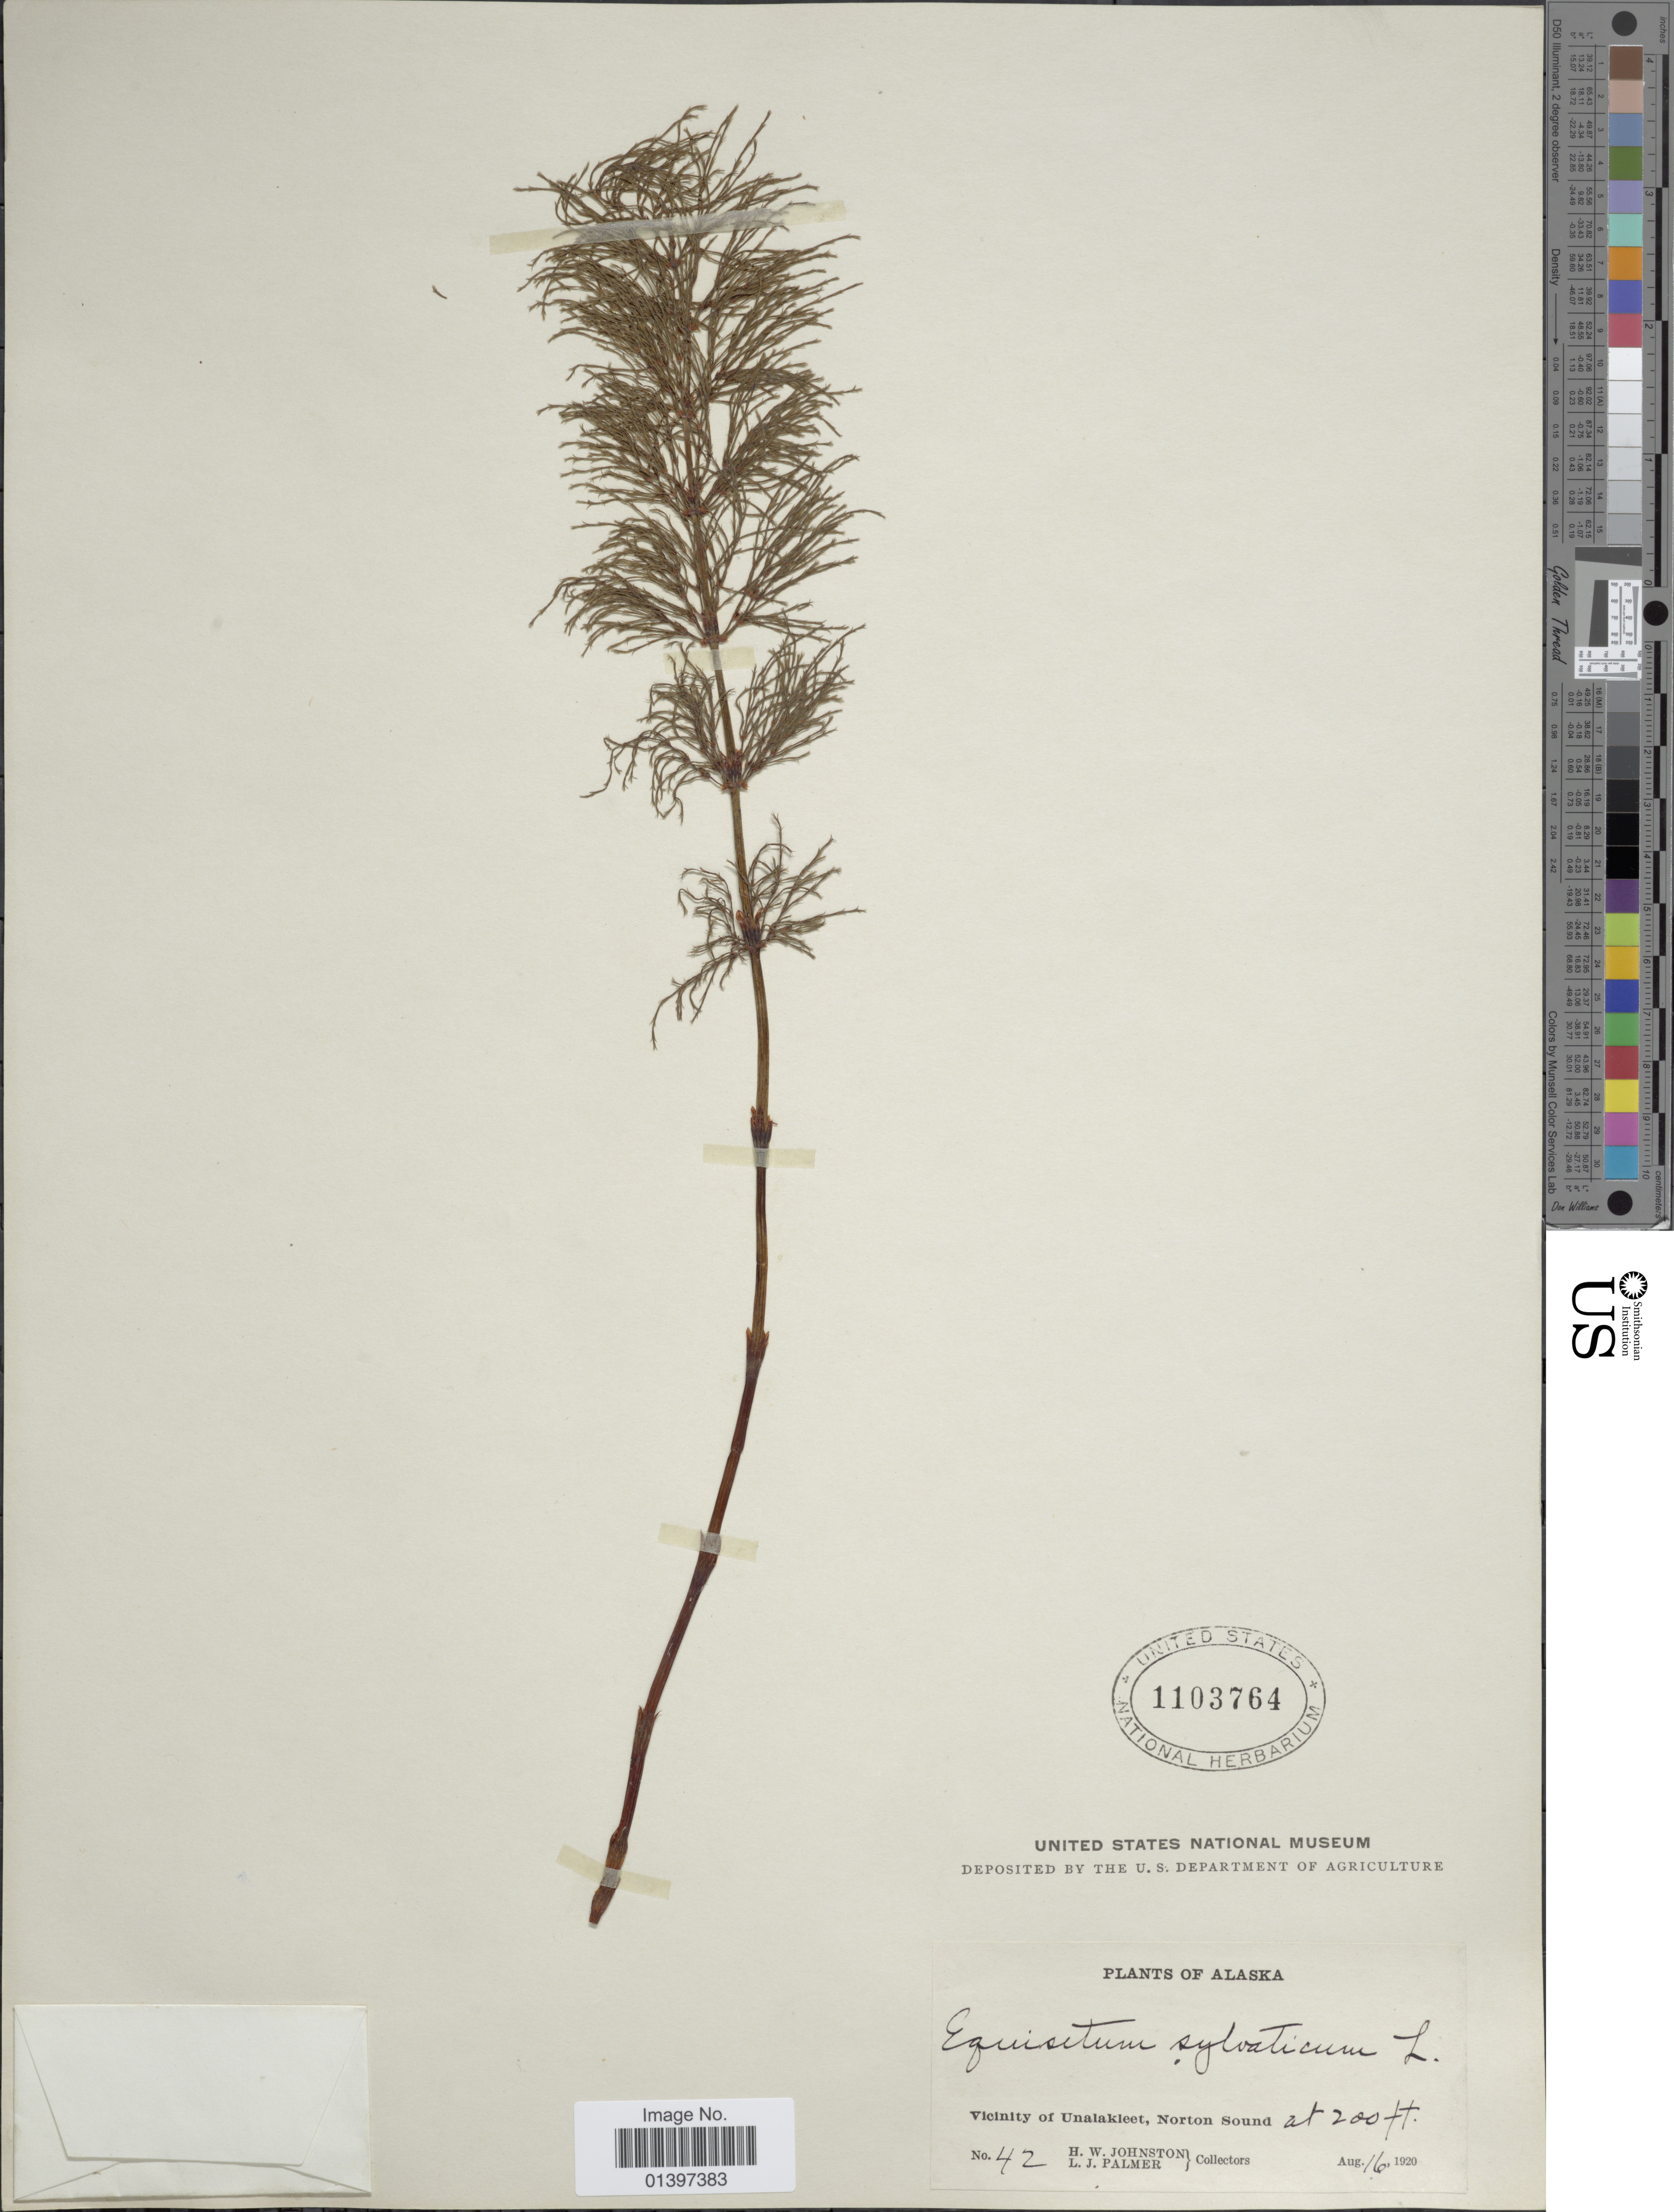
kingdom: Plantae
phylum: Tracheophyta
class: Polypodiopsida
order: Equisetales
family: Equisetaceae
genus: Equisetum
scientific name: Equisetum sylvaticum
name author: L.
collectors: H. W. Johnston & L. J. Palmer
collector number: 42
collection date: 1920-08-16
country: United States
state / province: Alaska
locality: Vicinity of Unalakleet, Norton Sound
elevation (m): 61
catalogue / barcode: US 1103764